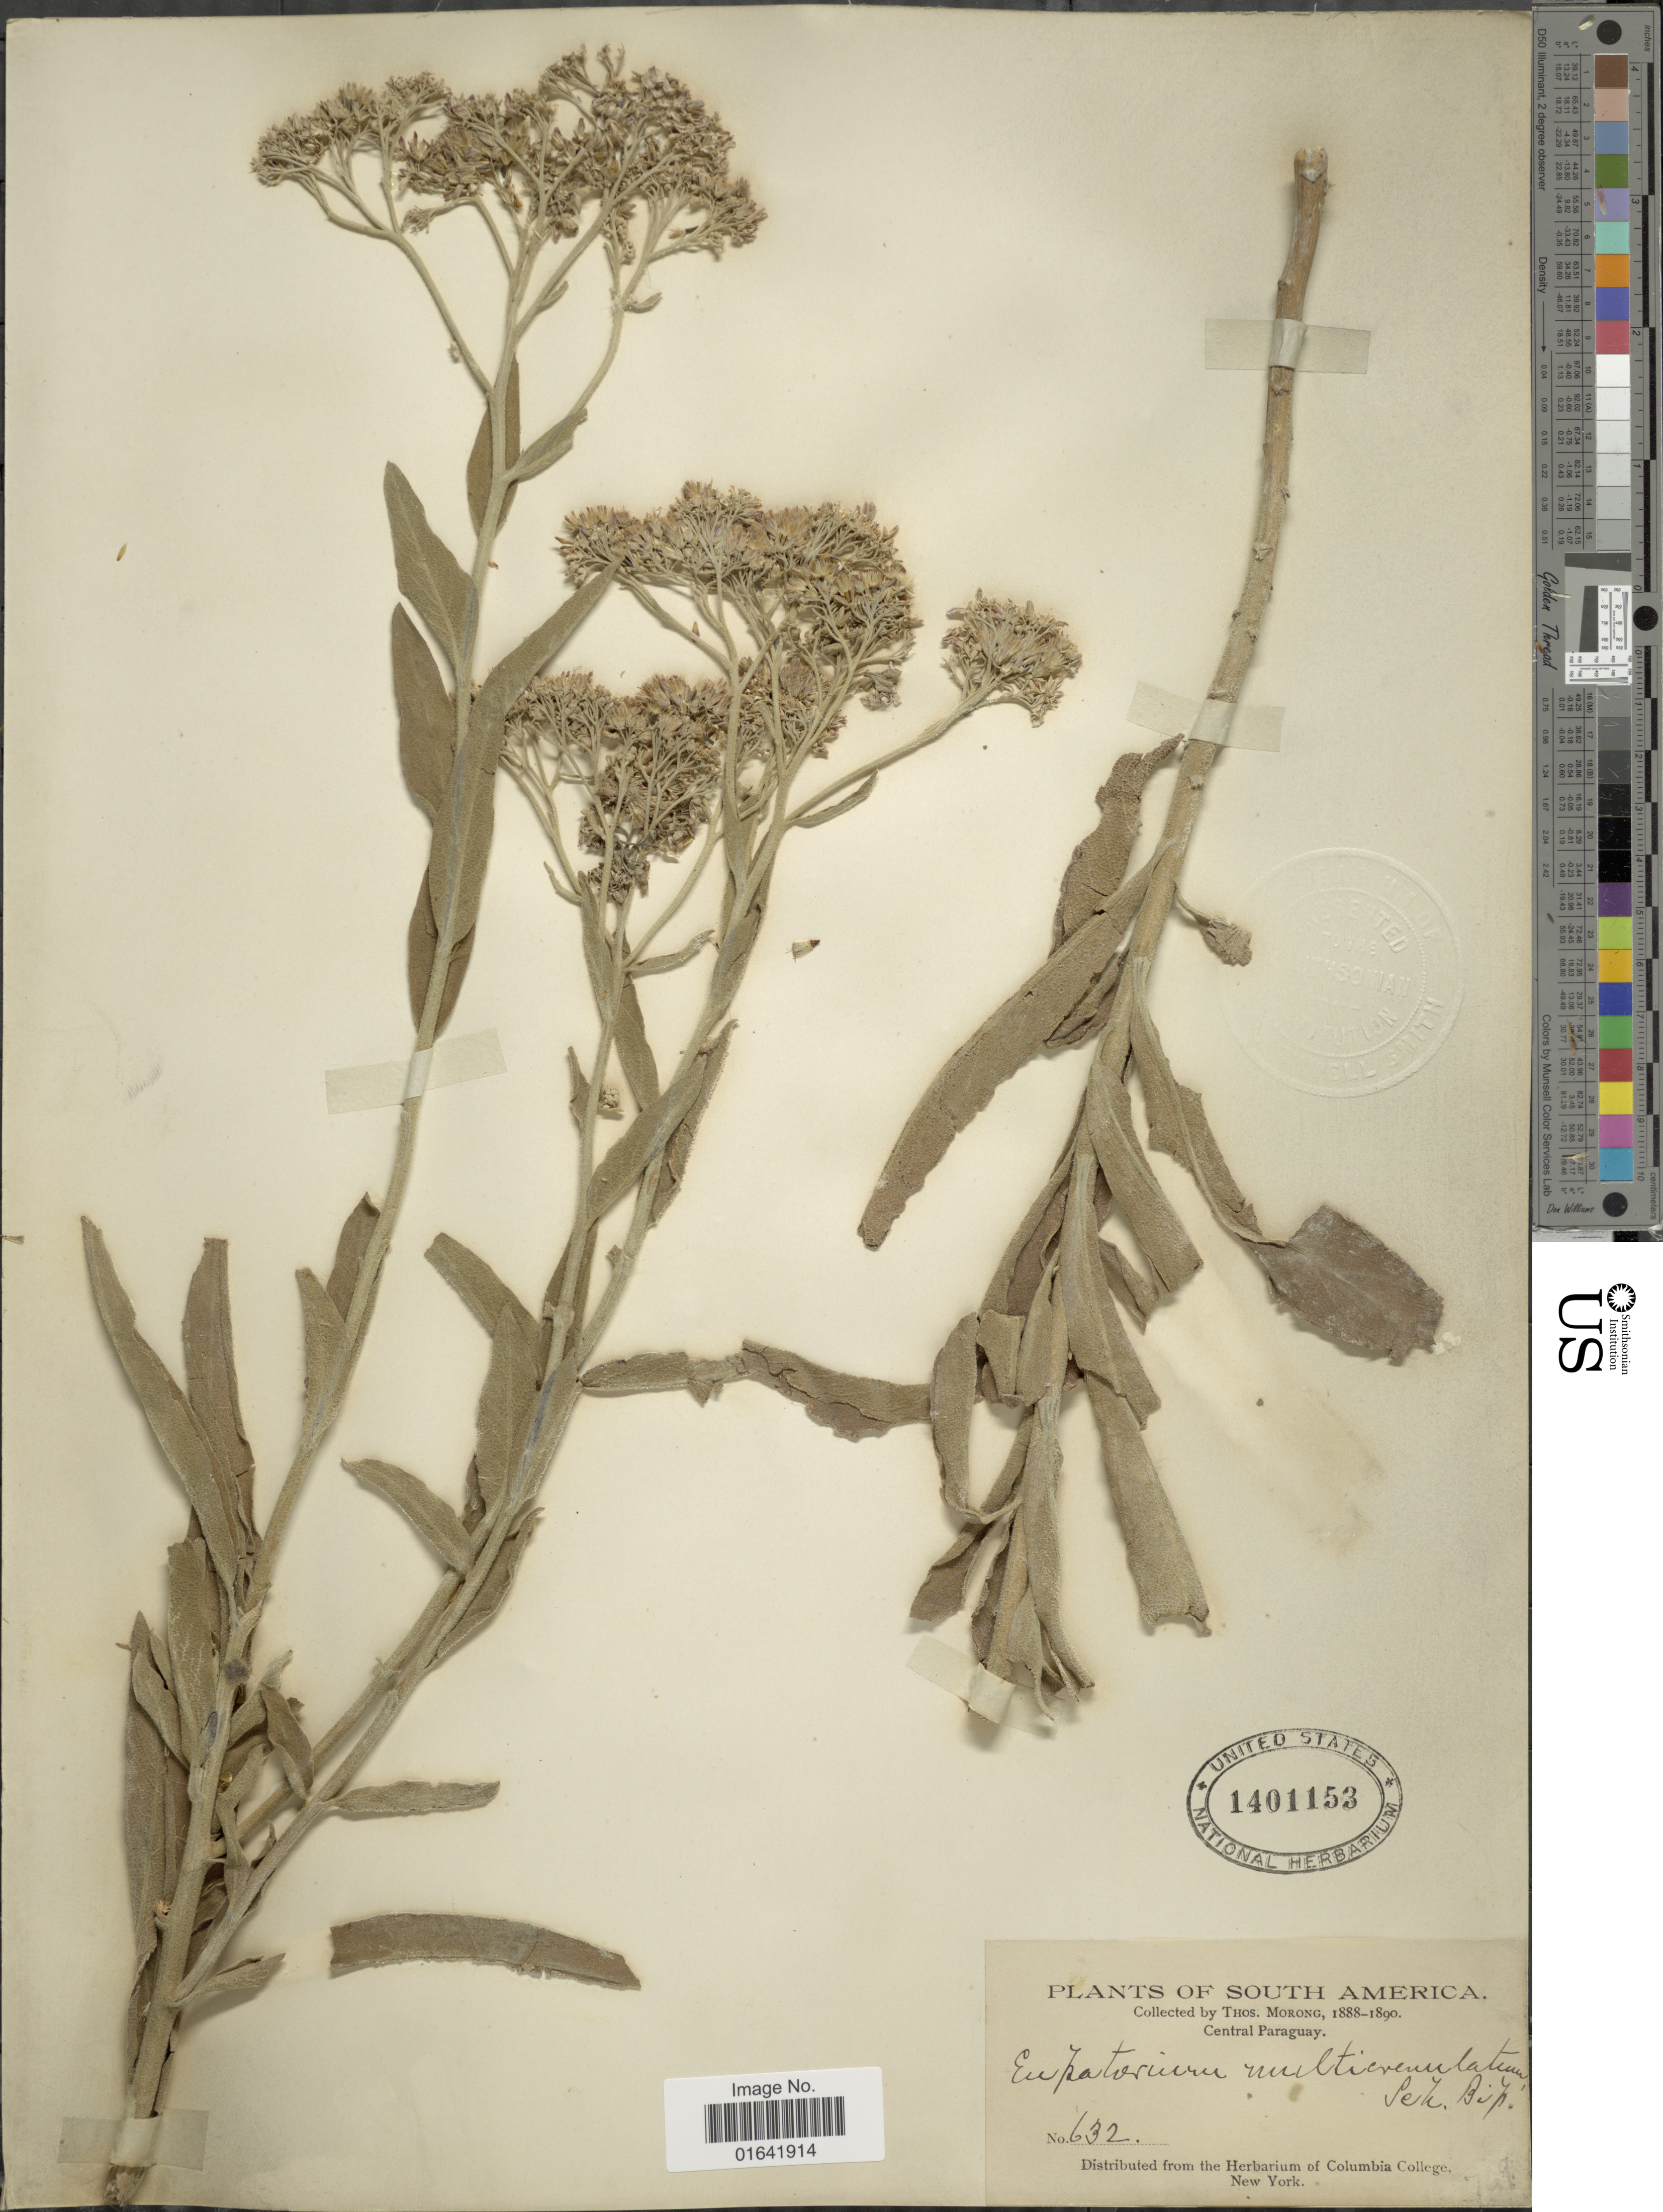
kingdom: Plantae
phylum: Tracheophyta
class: Magnoliopsida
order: Asterales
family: Asteraceae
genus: Disynaphia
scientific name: Disynaphia multicrenulata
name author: (Sch. Bip. ex Baker) R.M. King & H. Rob.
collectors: ex herb. T. Morong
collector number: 632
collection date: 1888/1890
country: Paraguay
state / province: Central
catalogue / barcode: US 1401153